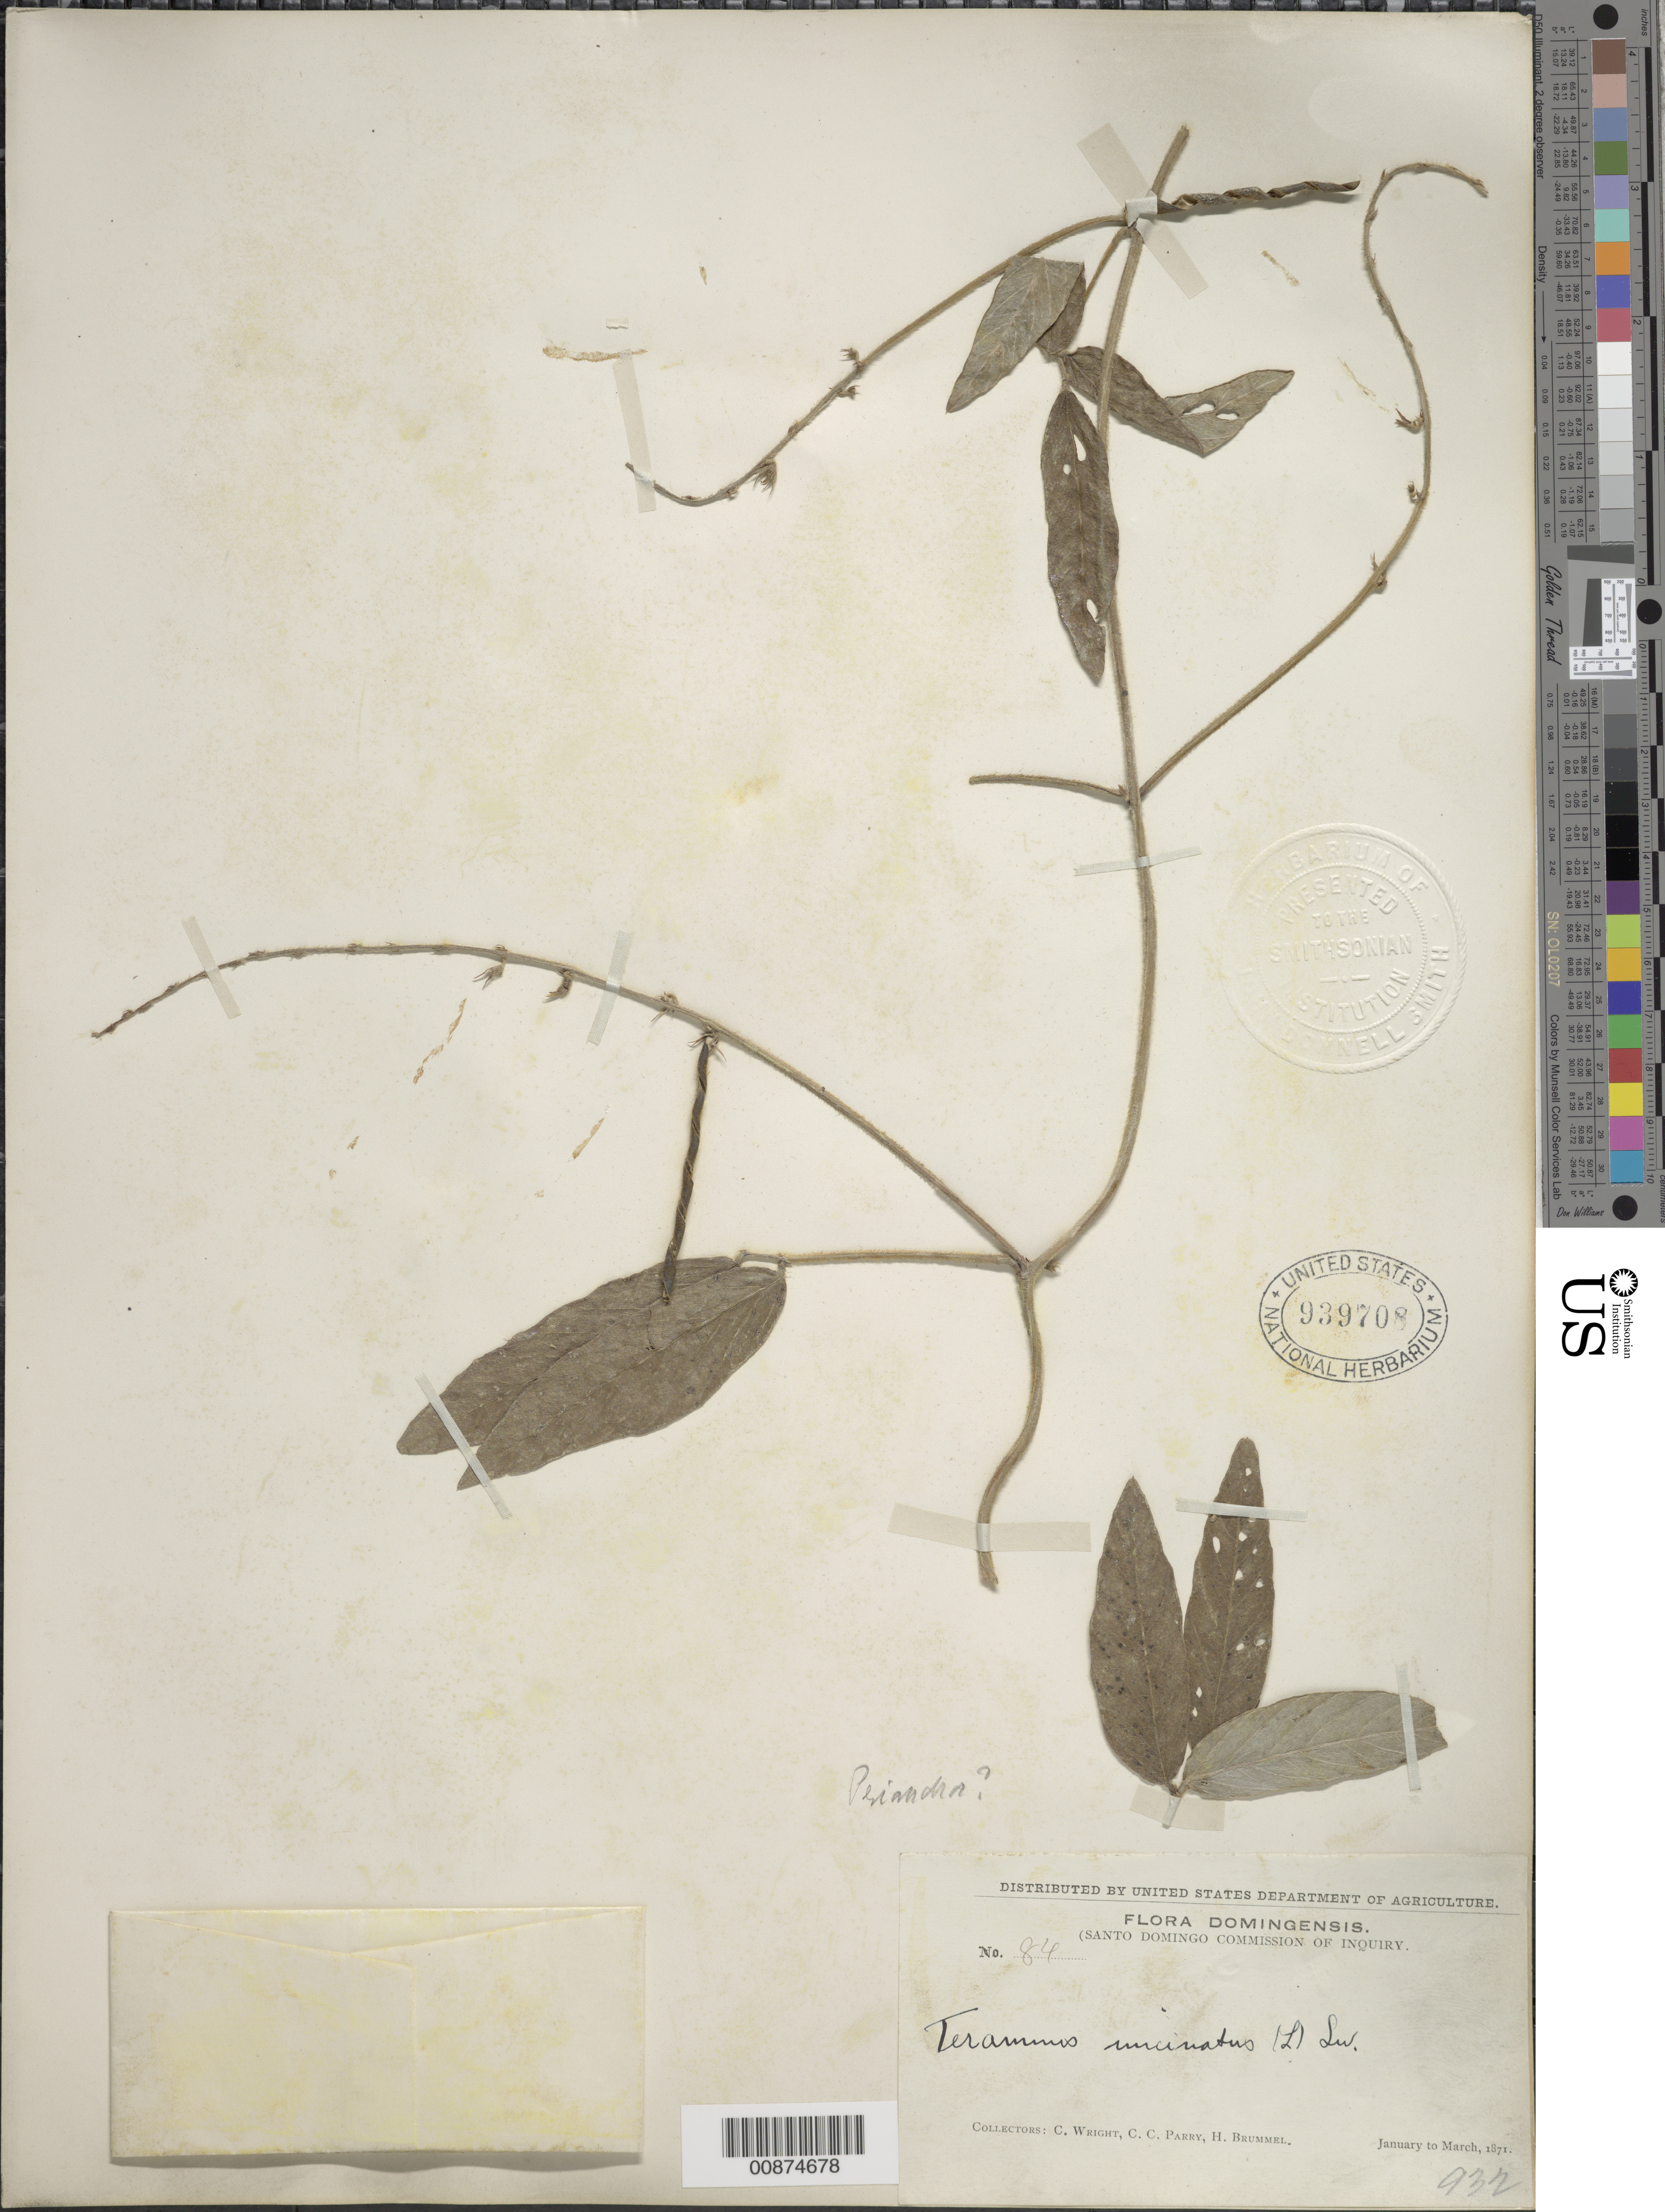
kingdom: Plantae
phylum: Tracheophyta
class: Magnoliopsida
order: Fabales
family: Fabaceae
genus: Teramnus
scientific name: Teramnus uncinatus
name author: (L.) Sw.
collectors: C. Wright, C. C. Parry & H. Brummel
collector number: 84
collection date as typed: Jan 1871 to -- Mar 1871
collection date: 1871-01/1871-03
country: Dominican Republic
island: Hispaniola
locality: Dominican Republic.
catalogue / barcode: US 939708